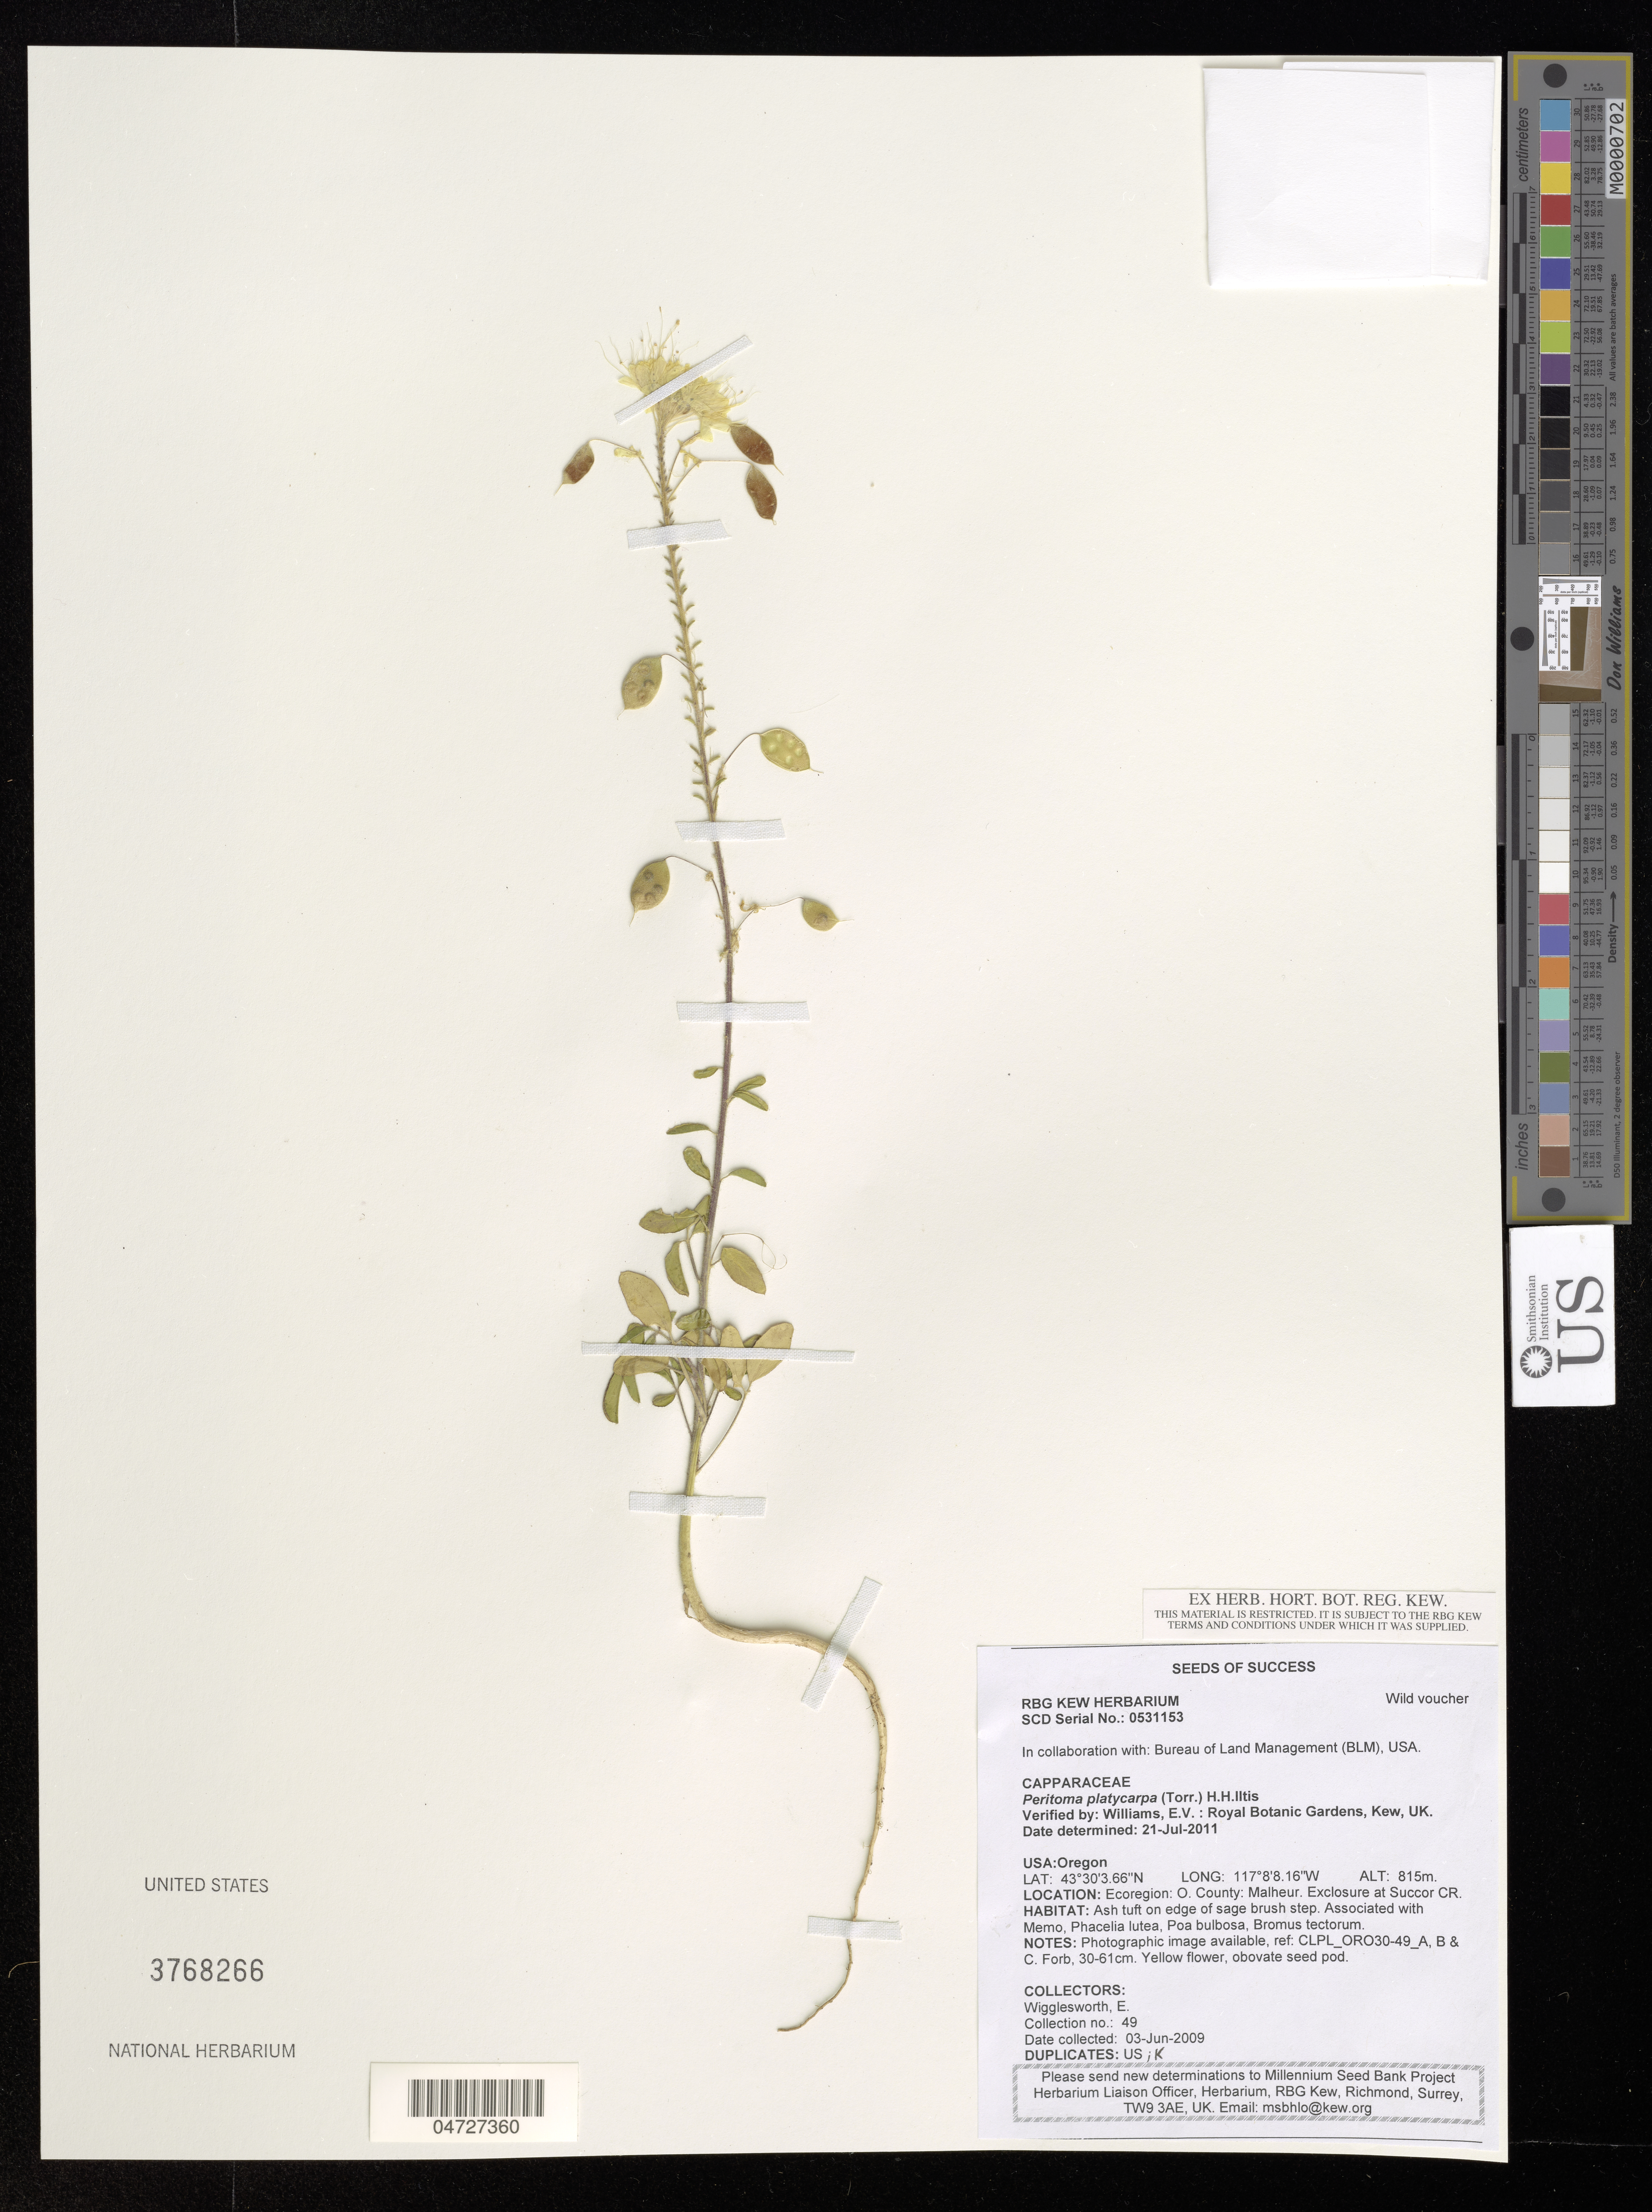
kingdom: Plantae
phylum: Tracheophyta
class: Magnoliopsida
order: Brassicales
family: Cleomaceae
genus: Peritoma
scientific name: Peritoma platycarpa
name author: (Torr.) Iltis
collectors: E. Wigglesworth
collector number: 49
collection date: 2009-06-03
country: United States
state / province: Oregon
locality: Ecoregion: O. County: Malheur. Exclosure at Succor CR.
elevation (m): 815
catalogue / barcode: US 3768266